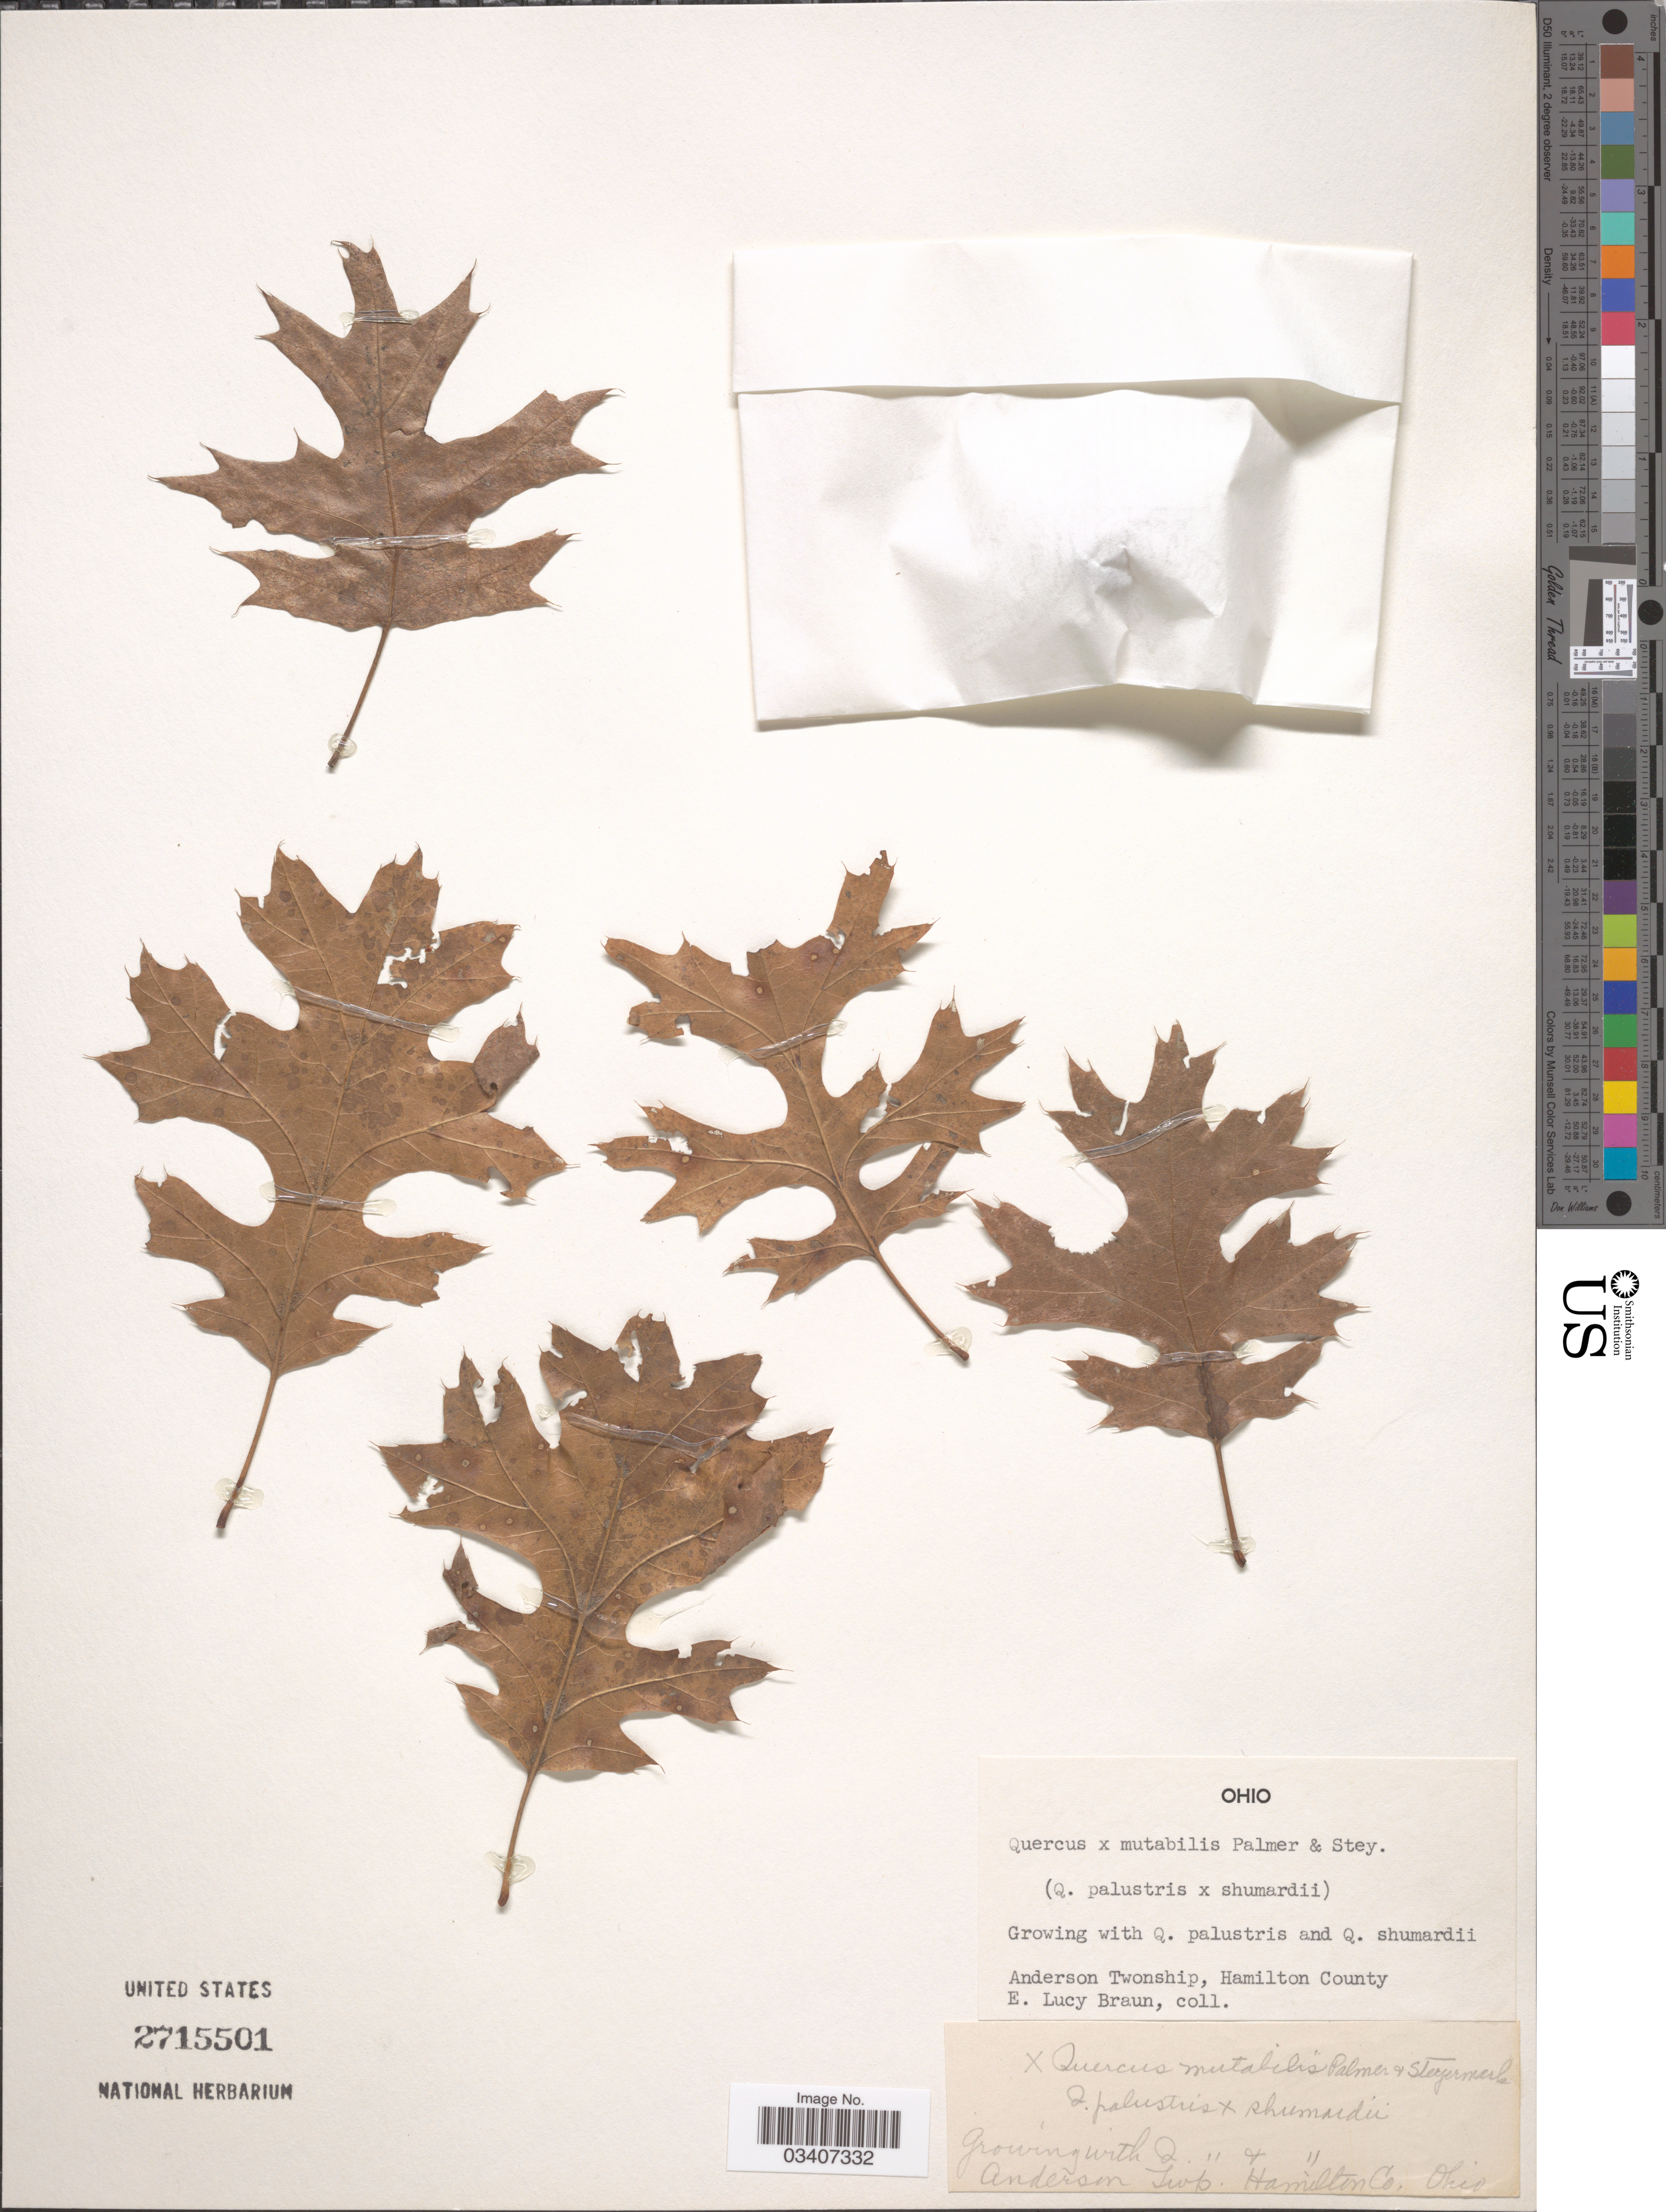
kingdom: Plantae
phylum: Tracheophyta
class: Magnoliopsida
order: Fagales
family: Fagaceae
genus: Quercus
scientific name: Quercus x mutabilis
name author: E.J. Palmer & Steyerm.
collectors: E. L. Braun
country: United States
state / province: Ohio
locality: Anderson Township, Hamilton County.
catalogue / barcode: US 2715501